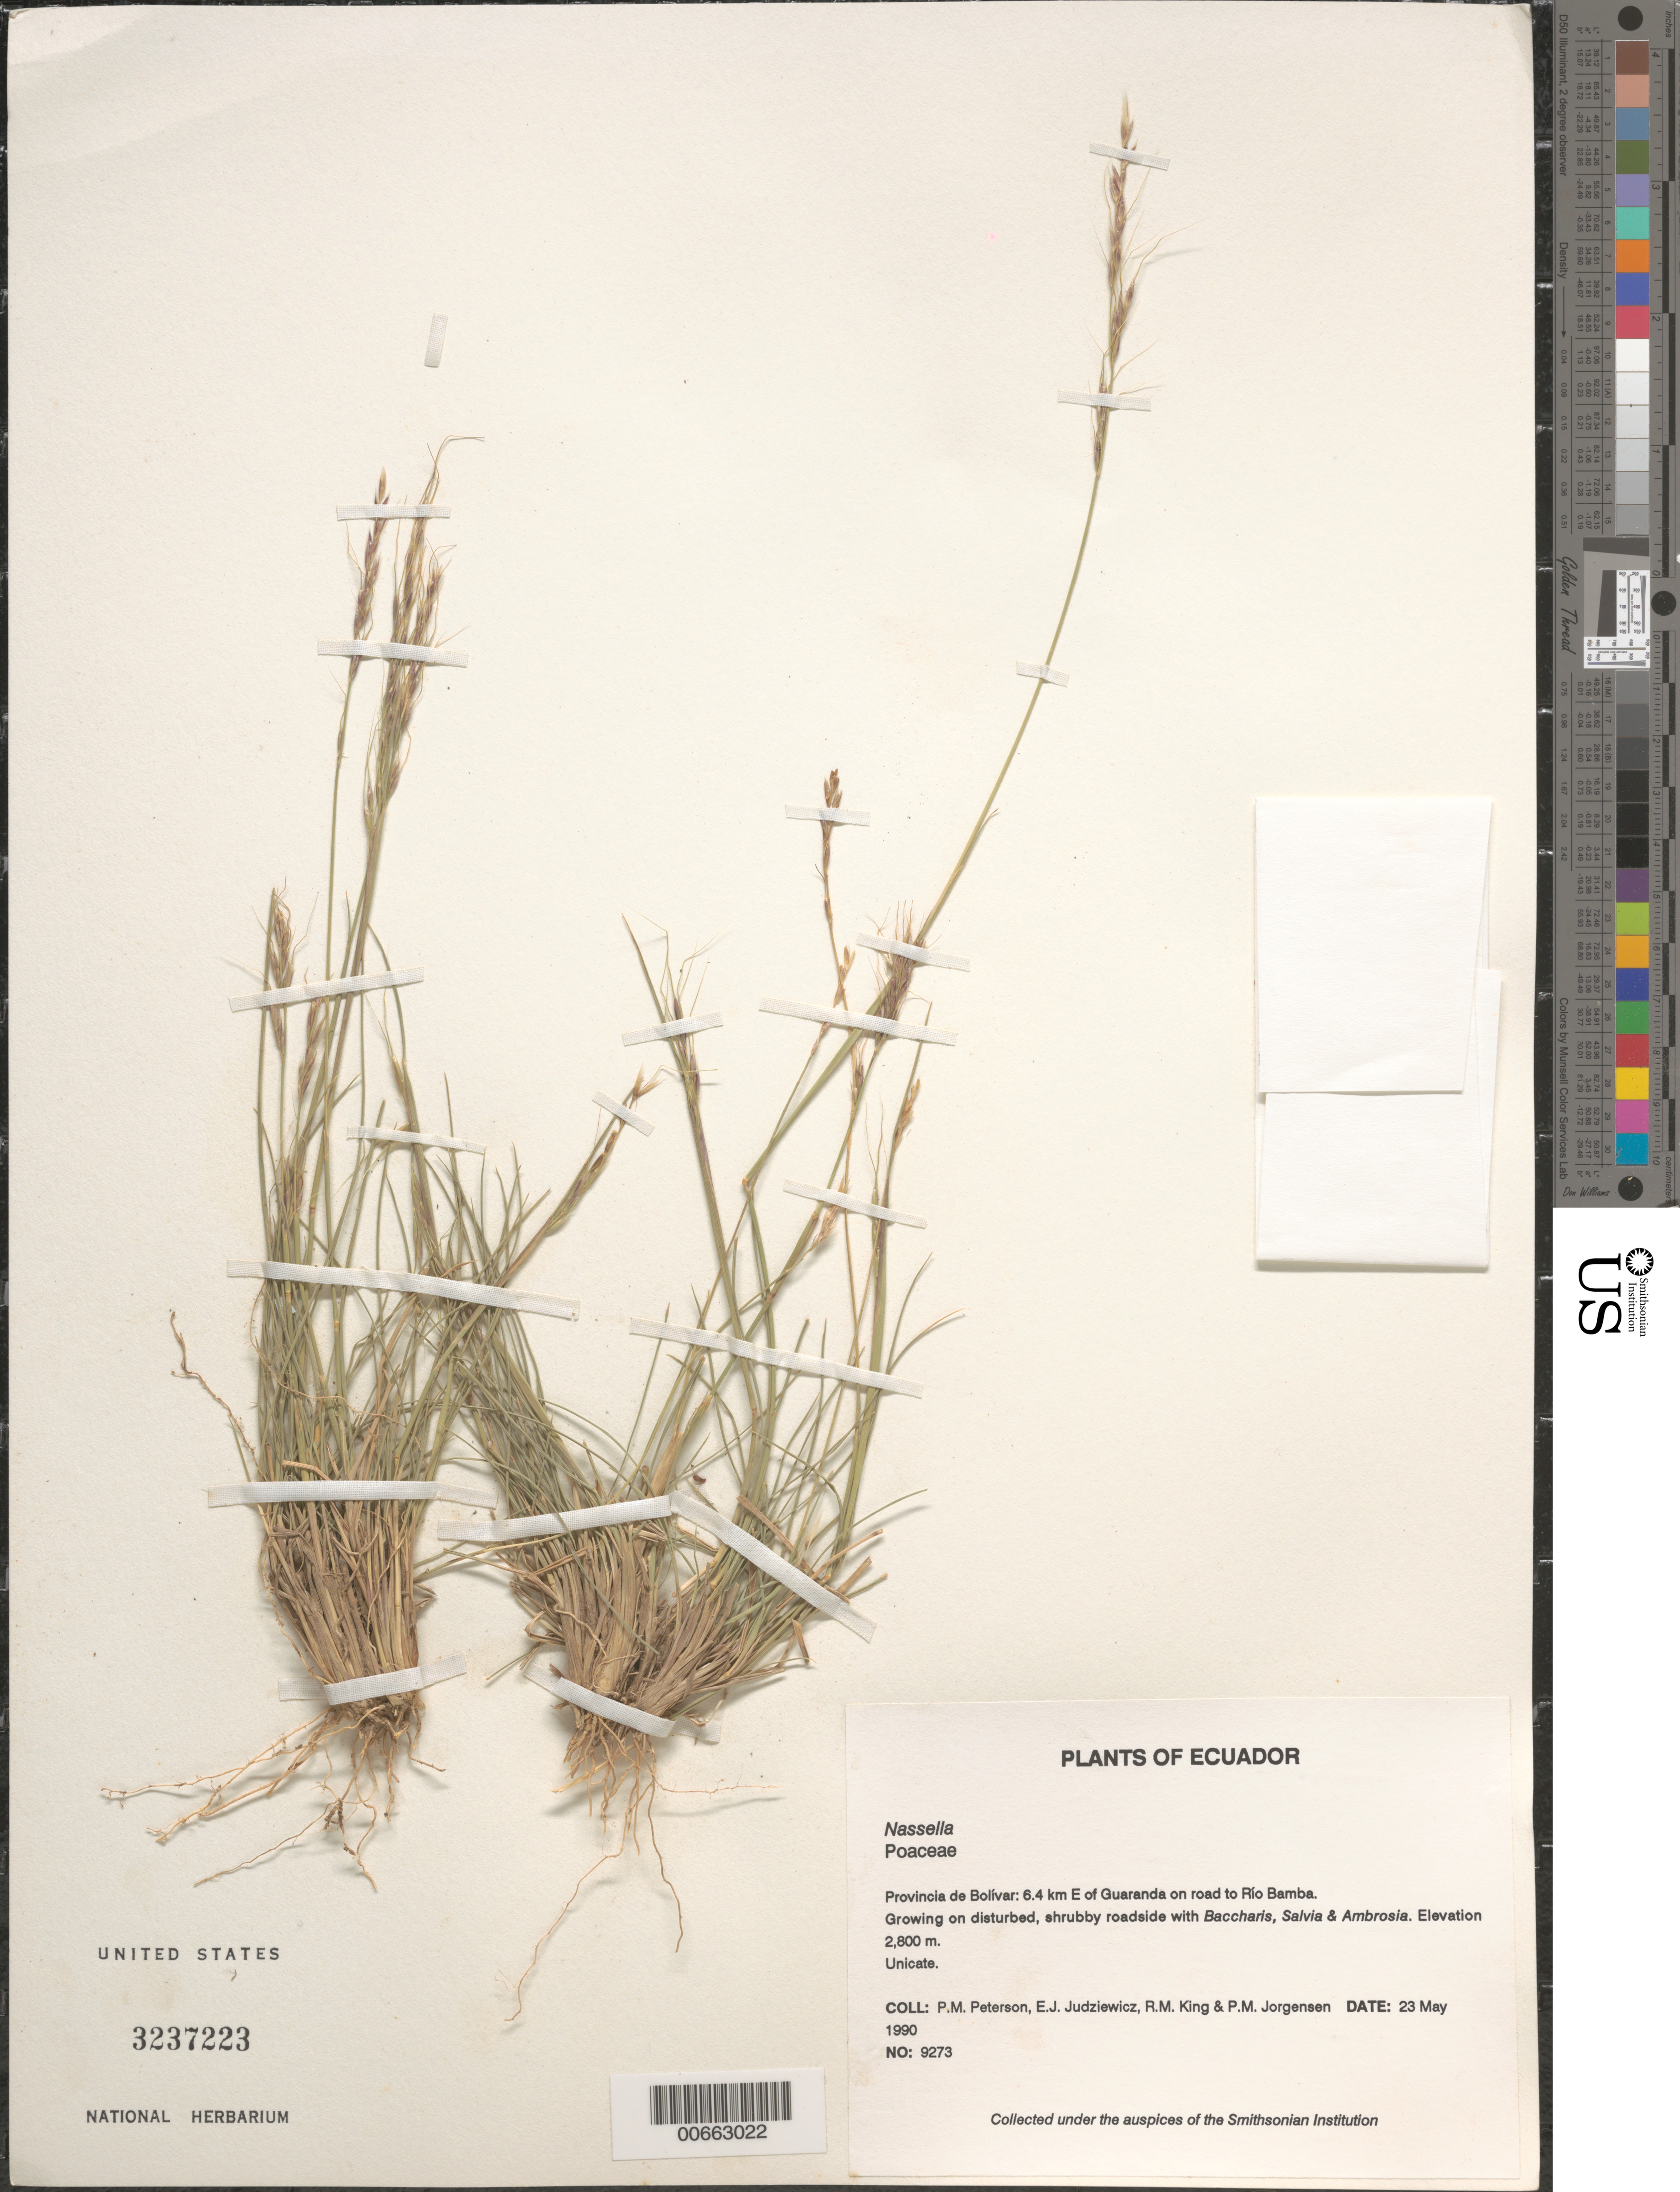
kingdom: Plantae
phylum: Tracheophyta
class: Liliopsida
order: Poales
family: Poaceae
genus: Nassella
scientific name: Nassella sp.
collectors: P. M. Peterson, E. J. Judziewicz, R. M. King & P. M. Jørgensen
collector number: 09273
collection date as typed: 23 May 1990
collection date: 1990-05-23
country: Ecuador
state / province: Bolivar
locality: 6.4 km E of Guaranda on road to Río Bamba.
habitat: Growing on disturbed, shruby roadside with Baccharis, Salvia & Ambrosia.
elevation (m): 2800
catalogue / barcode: US 3237223